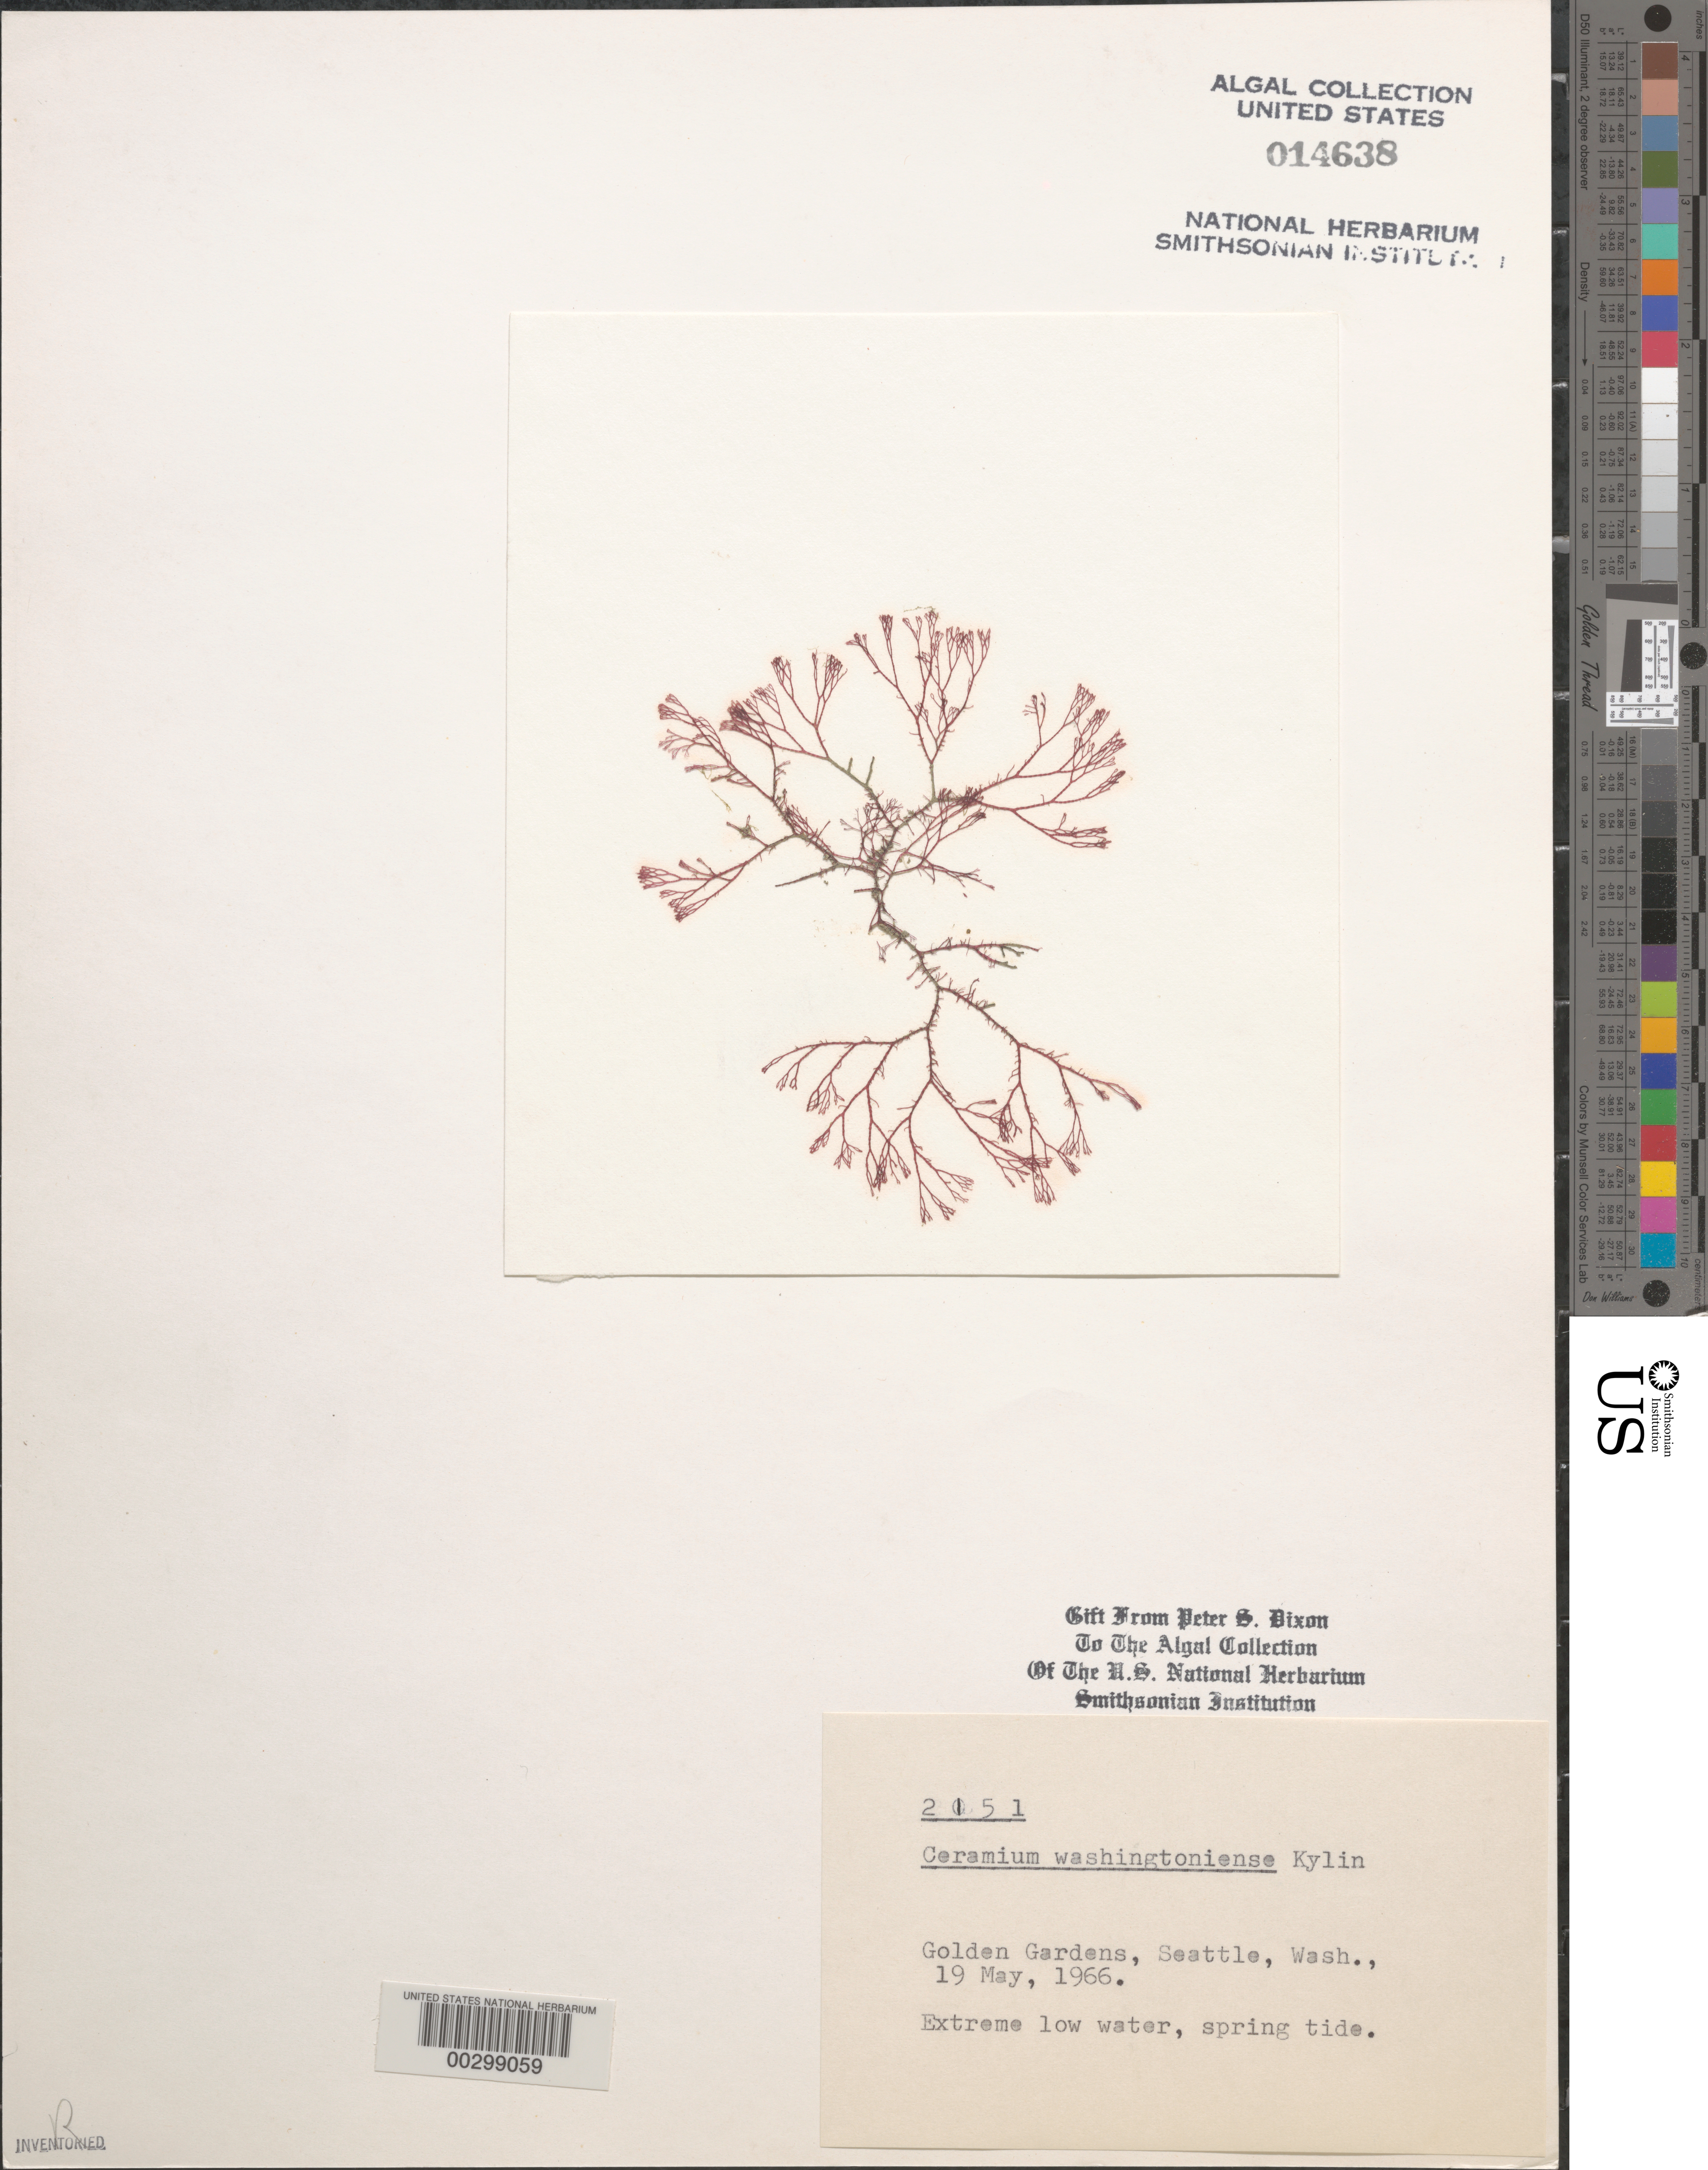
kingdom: Plantae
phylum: Rhodophyta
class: Florideophyceae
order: Ceramiales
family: Ceramiaceae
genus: Ceramium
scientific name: Ceramium pacificum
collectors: P. S. Dixon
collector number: PSD 2151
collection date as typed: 19 May 1966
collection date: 1966-05-19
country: United States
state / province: Washington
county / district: King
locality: Golden Gardens, Seattle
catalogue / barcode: US 14638